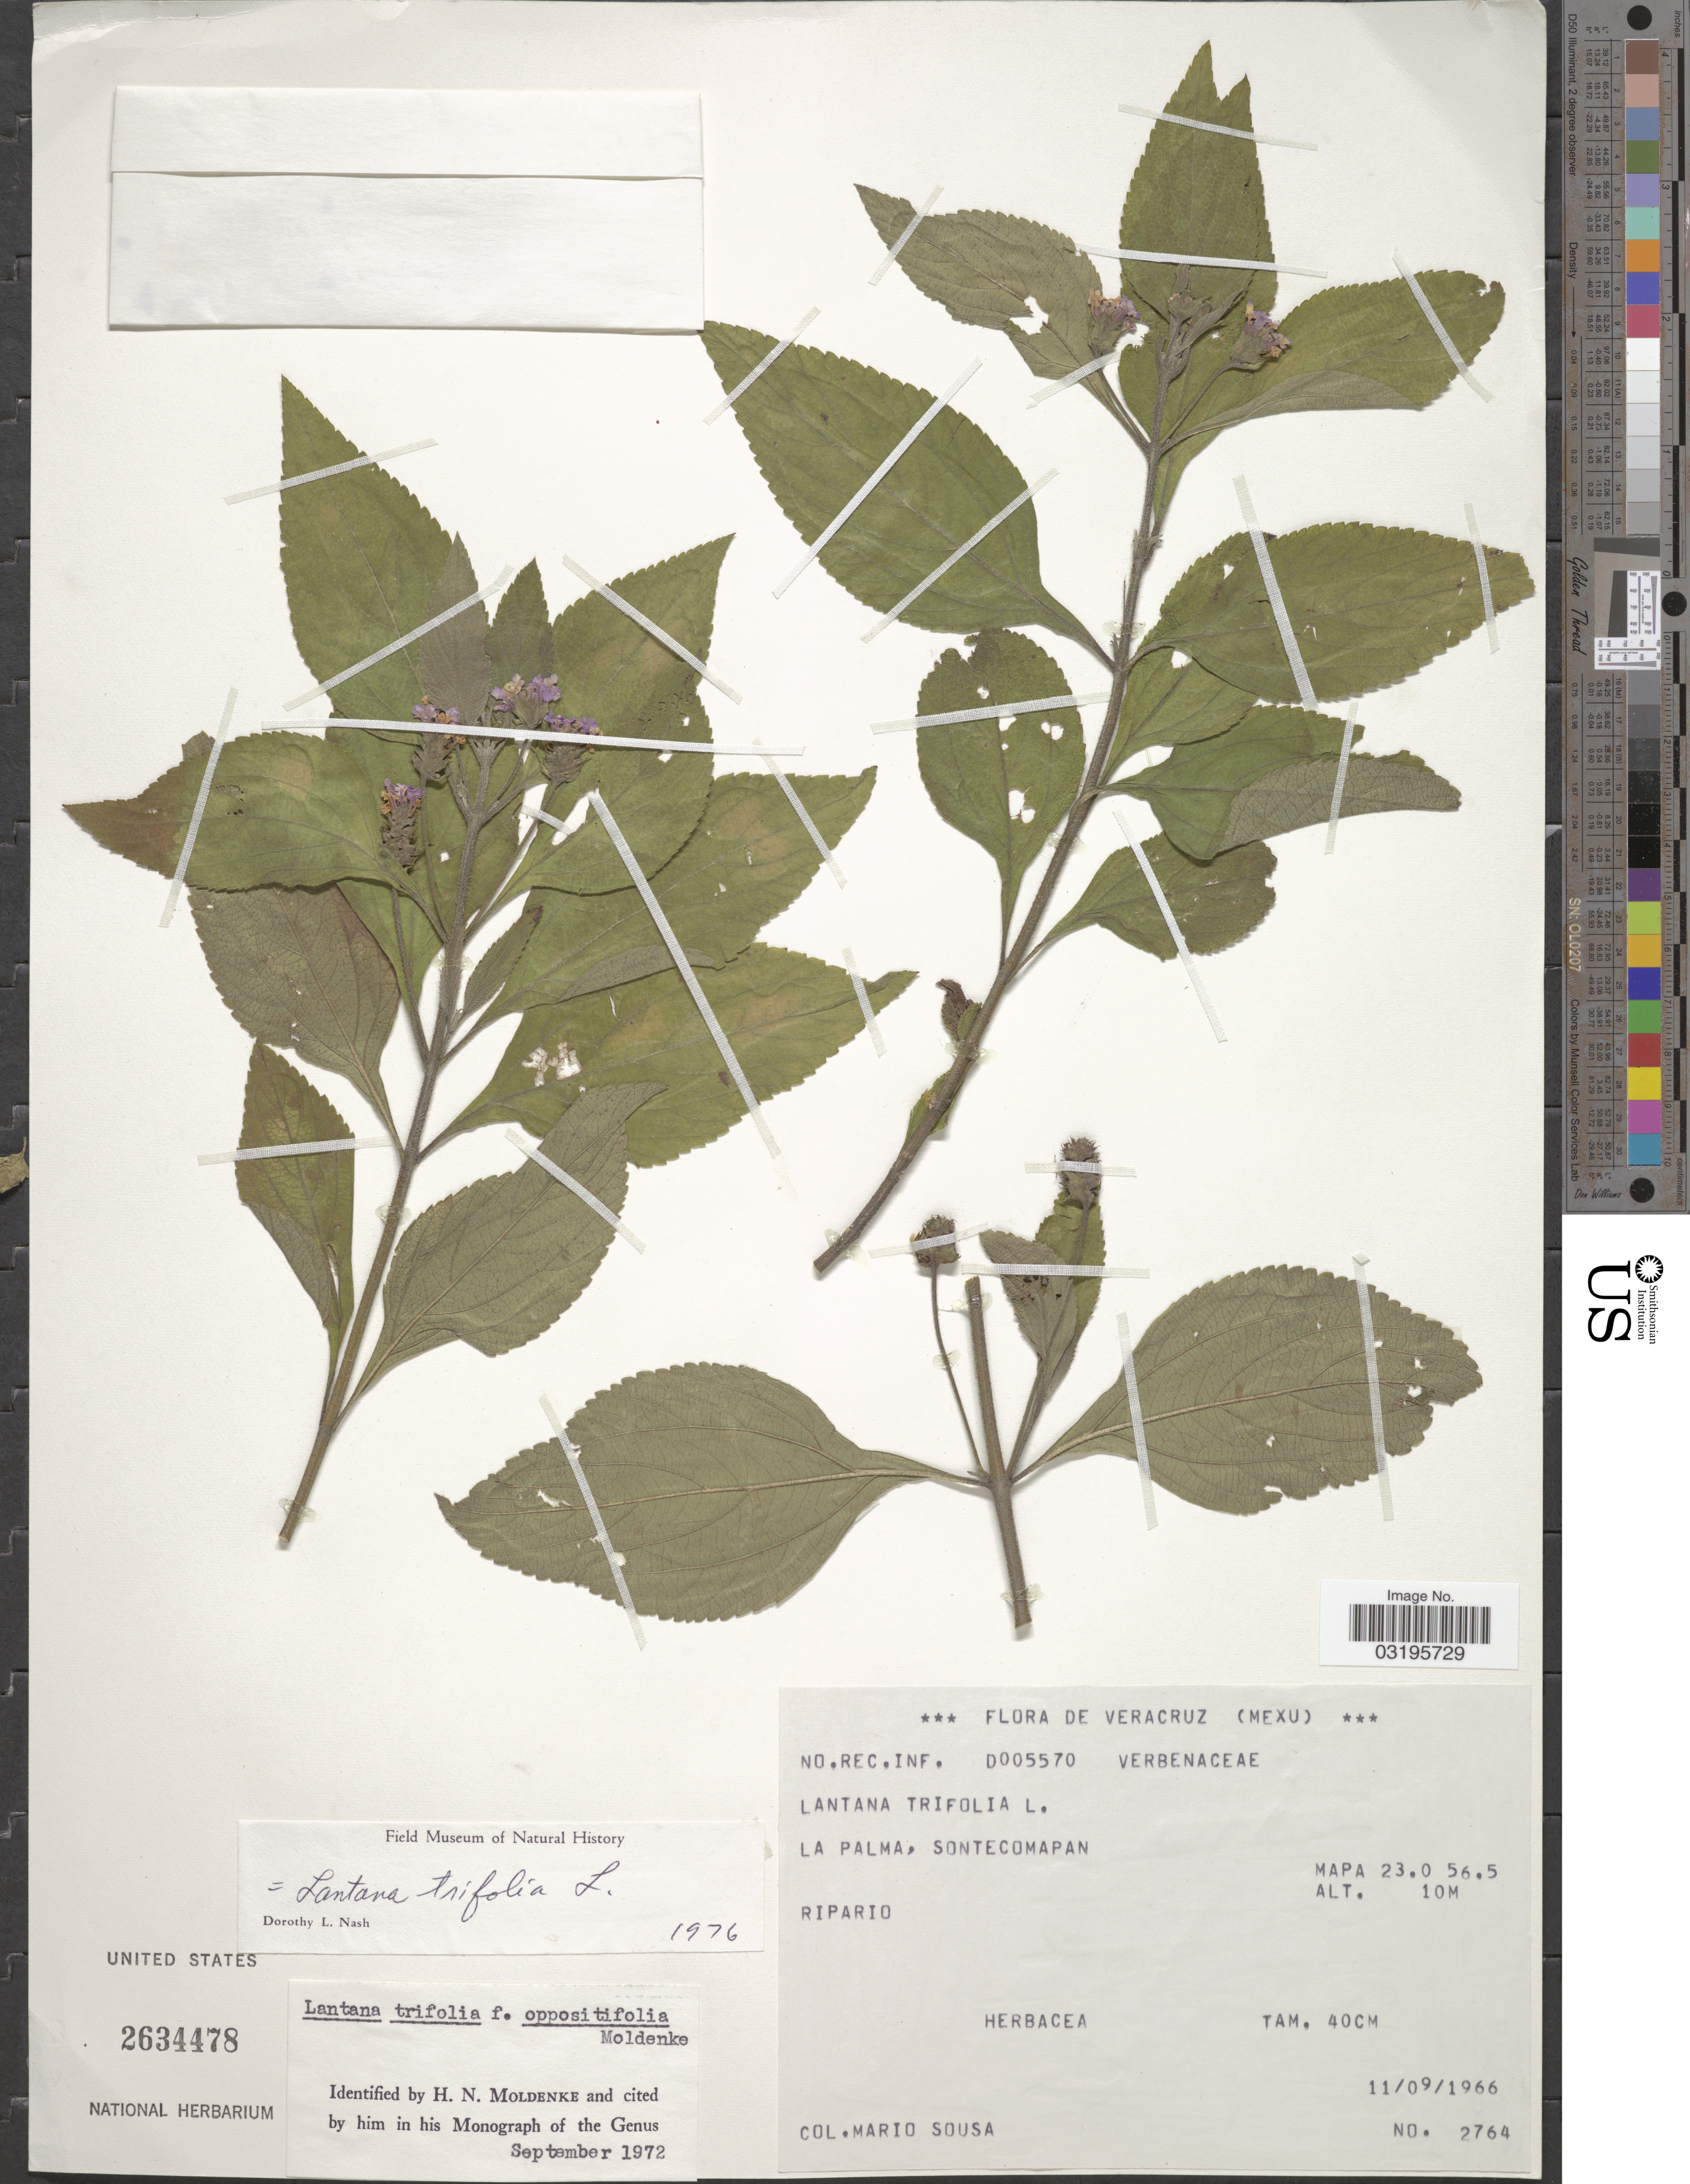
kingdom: Plantae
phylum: Tracheophyta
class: Magnoliopsida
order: Lamiales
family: Verbenaceae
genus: Lantana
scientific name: Lantana trifolia f. oppositifolia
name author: Moldenke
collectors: M. Sousa S.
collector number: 2764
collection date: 1966-09-11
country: Mexico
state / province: Veracruz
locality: Veracruz. La Palma, Sontecomapan. Mapa 23.0 56.5.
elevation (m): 10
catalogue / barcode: US 2634478